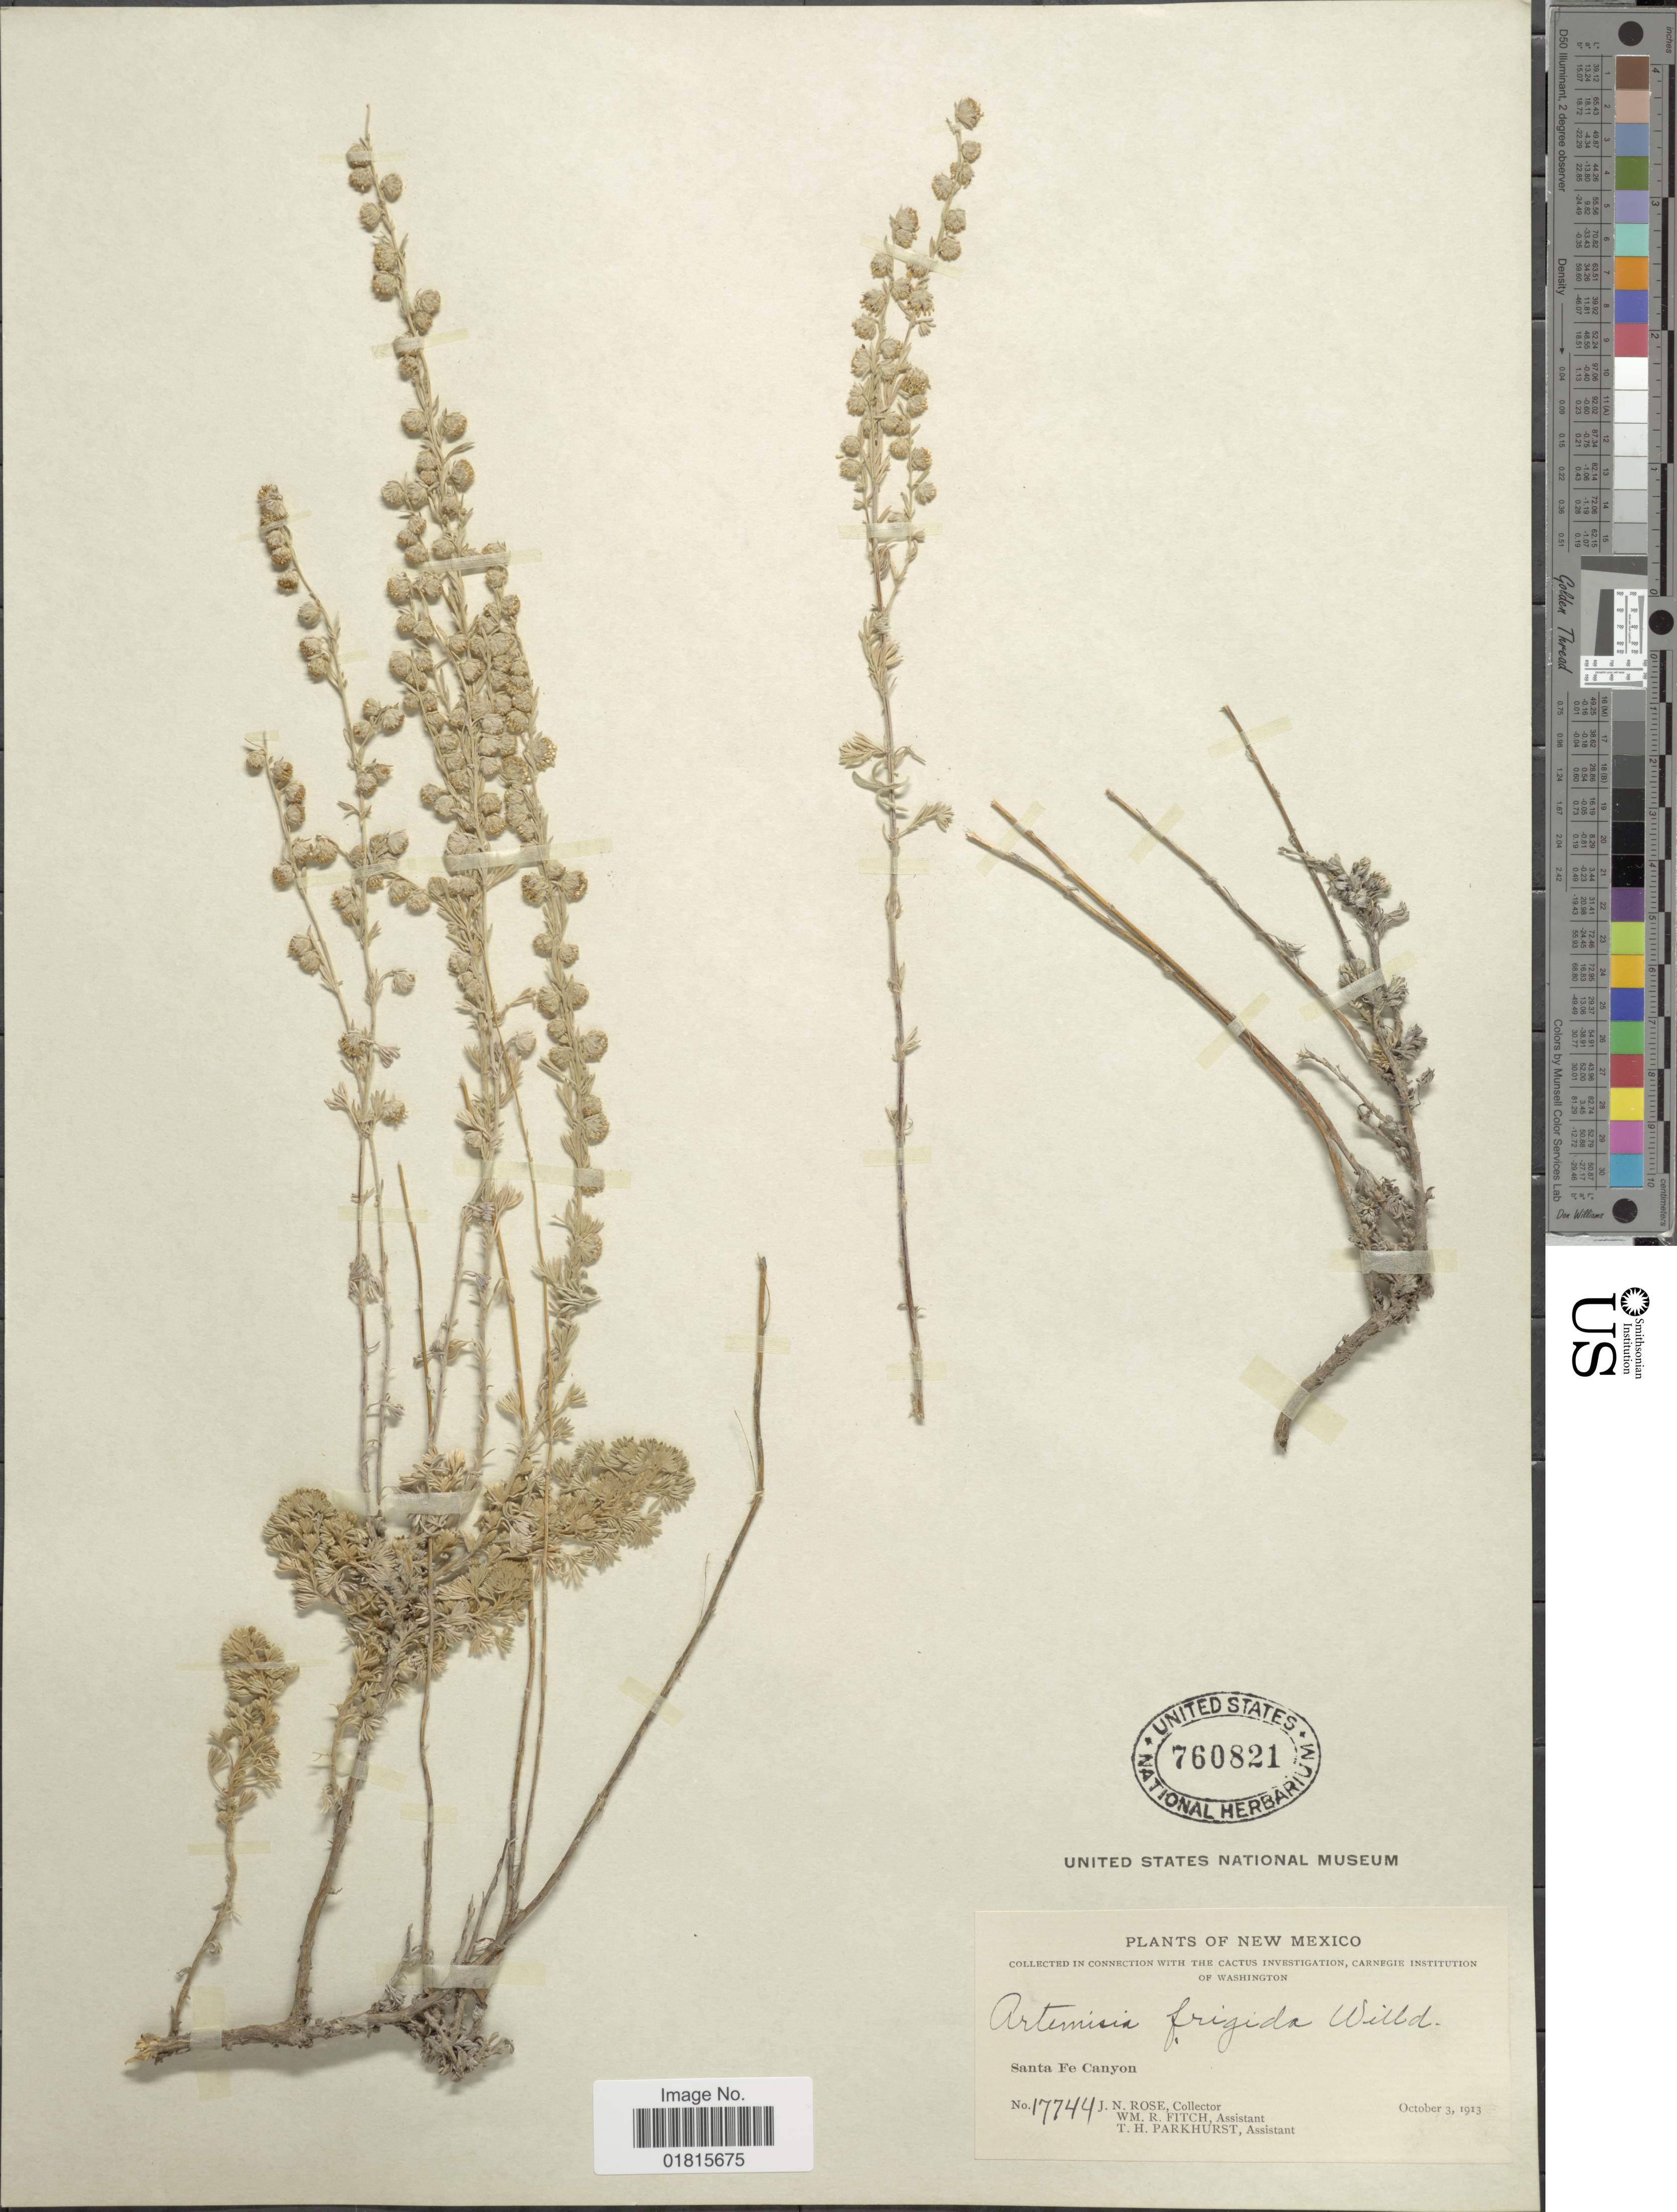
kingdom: Plantae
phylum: Tracheophyta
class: Magnoliopsida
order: Asterales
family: Asteraceae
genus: Artemisia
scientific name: Artemisia frigida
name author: Willd.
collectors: J. N. Rose, W. R. Fitch & T. Parkhurst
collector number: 17744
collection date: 1913-10-03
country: United States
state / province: New Mexico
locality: Santa Fe Canyon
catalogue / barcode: US 760821